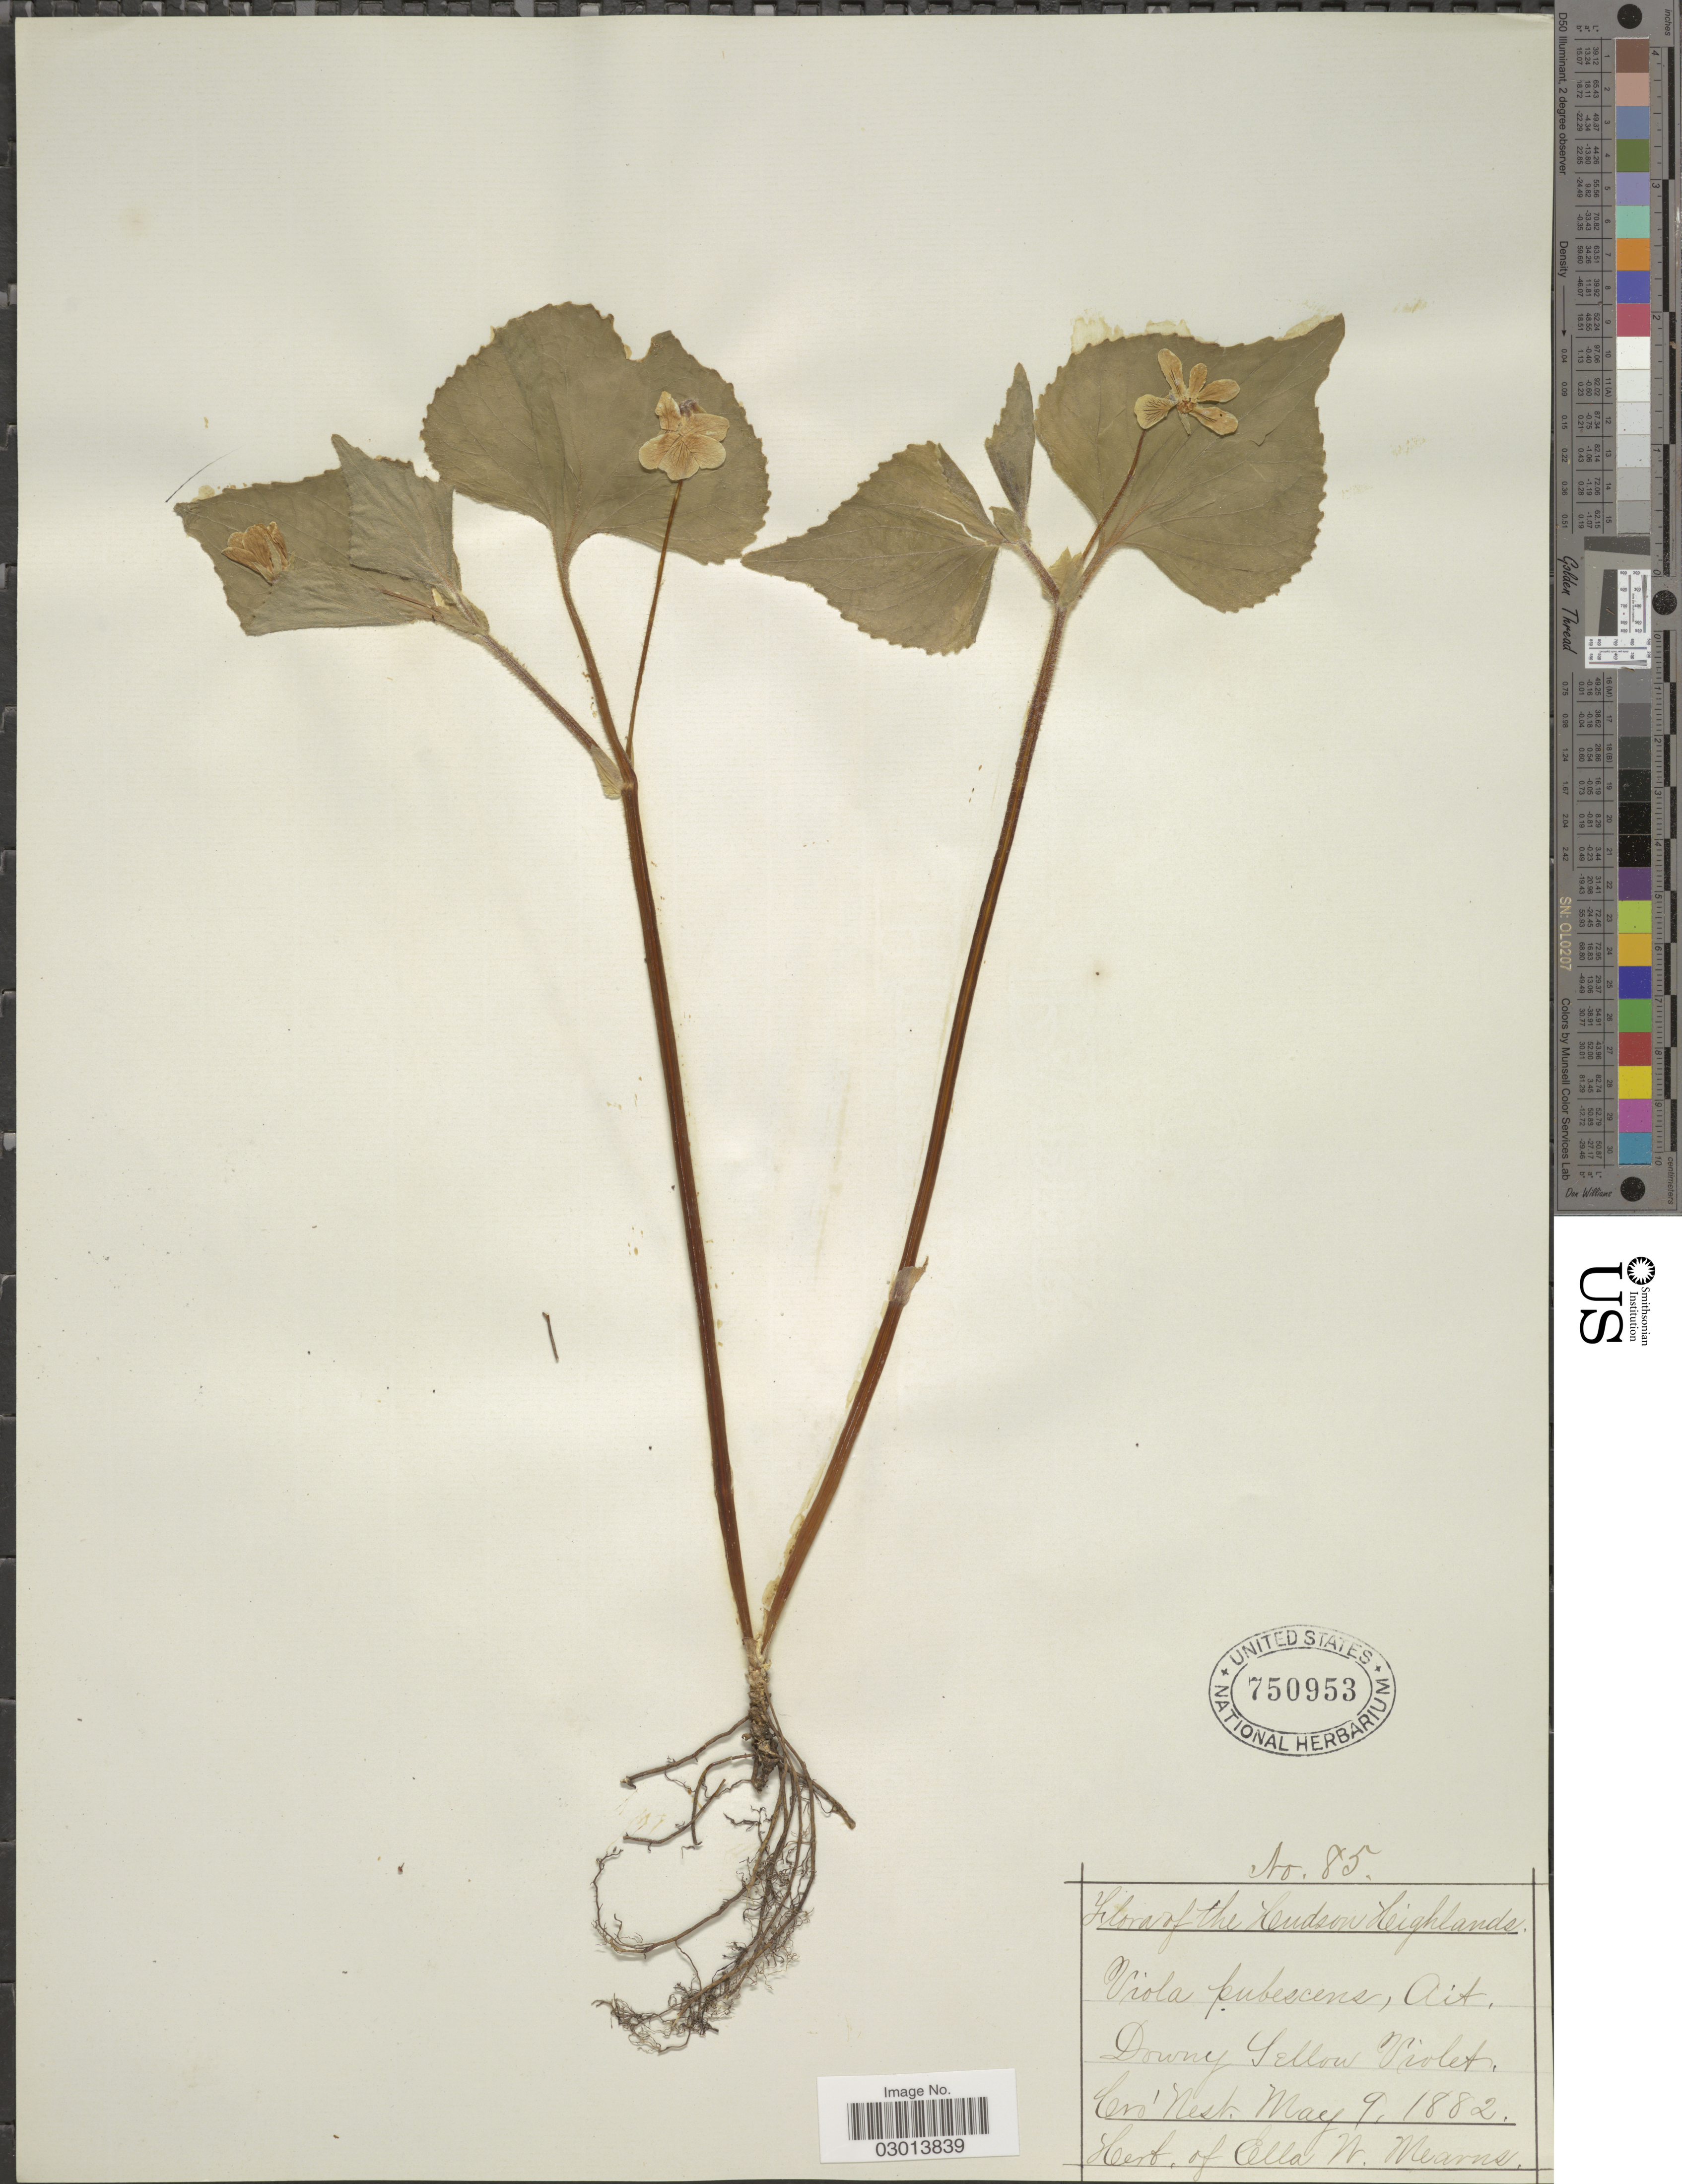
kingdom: Plantae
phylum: Tracheophyta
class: Magnoliopsida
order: Malpighiales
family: Violaceae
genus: Viola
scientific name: Viola pubescens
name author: Aiton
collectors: ex herb. Ella W. Mearns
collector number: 85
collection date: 1882-05-09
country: United States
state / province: New York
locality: The Hudson Highlands, Cro' Nest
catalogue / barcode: US 750953